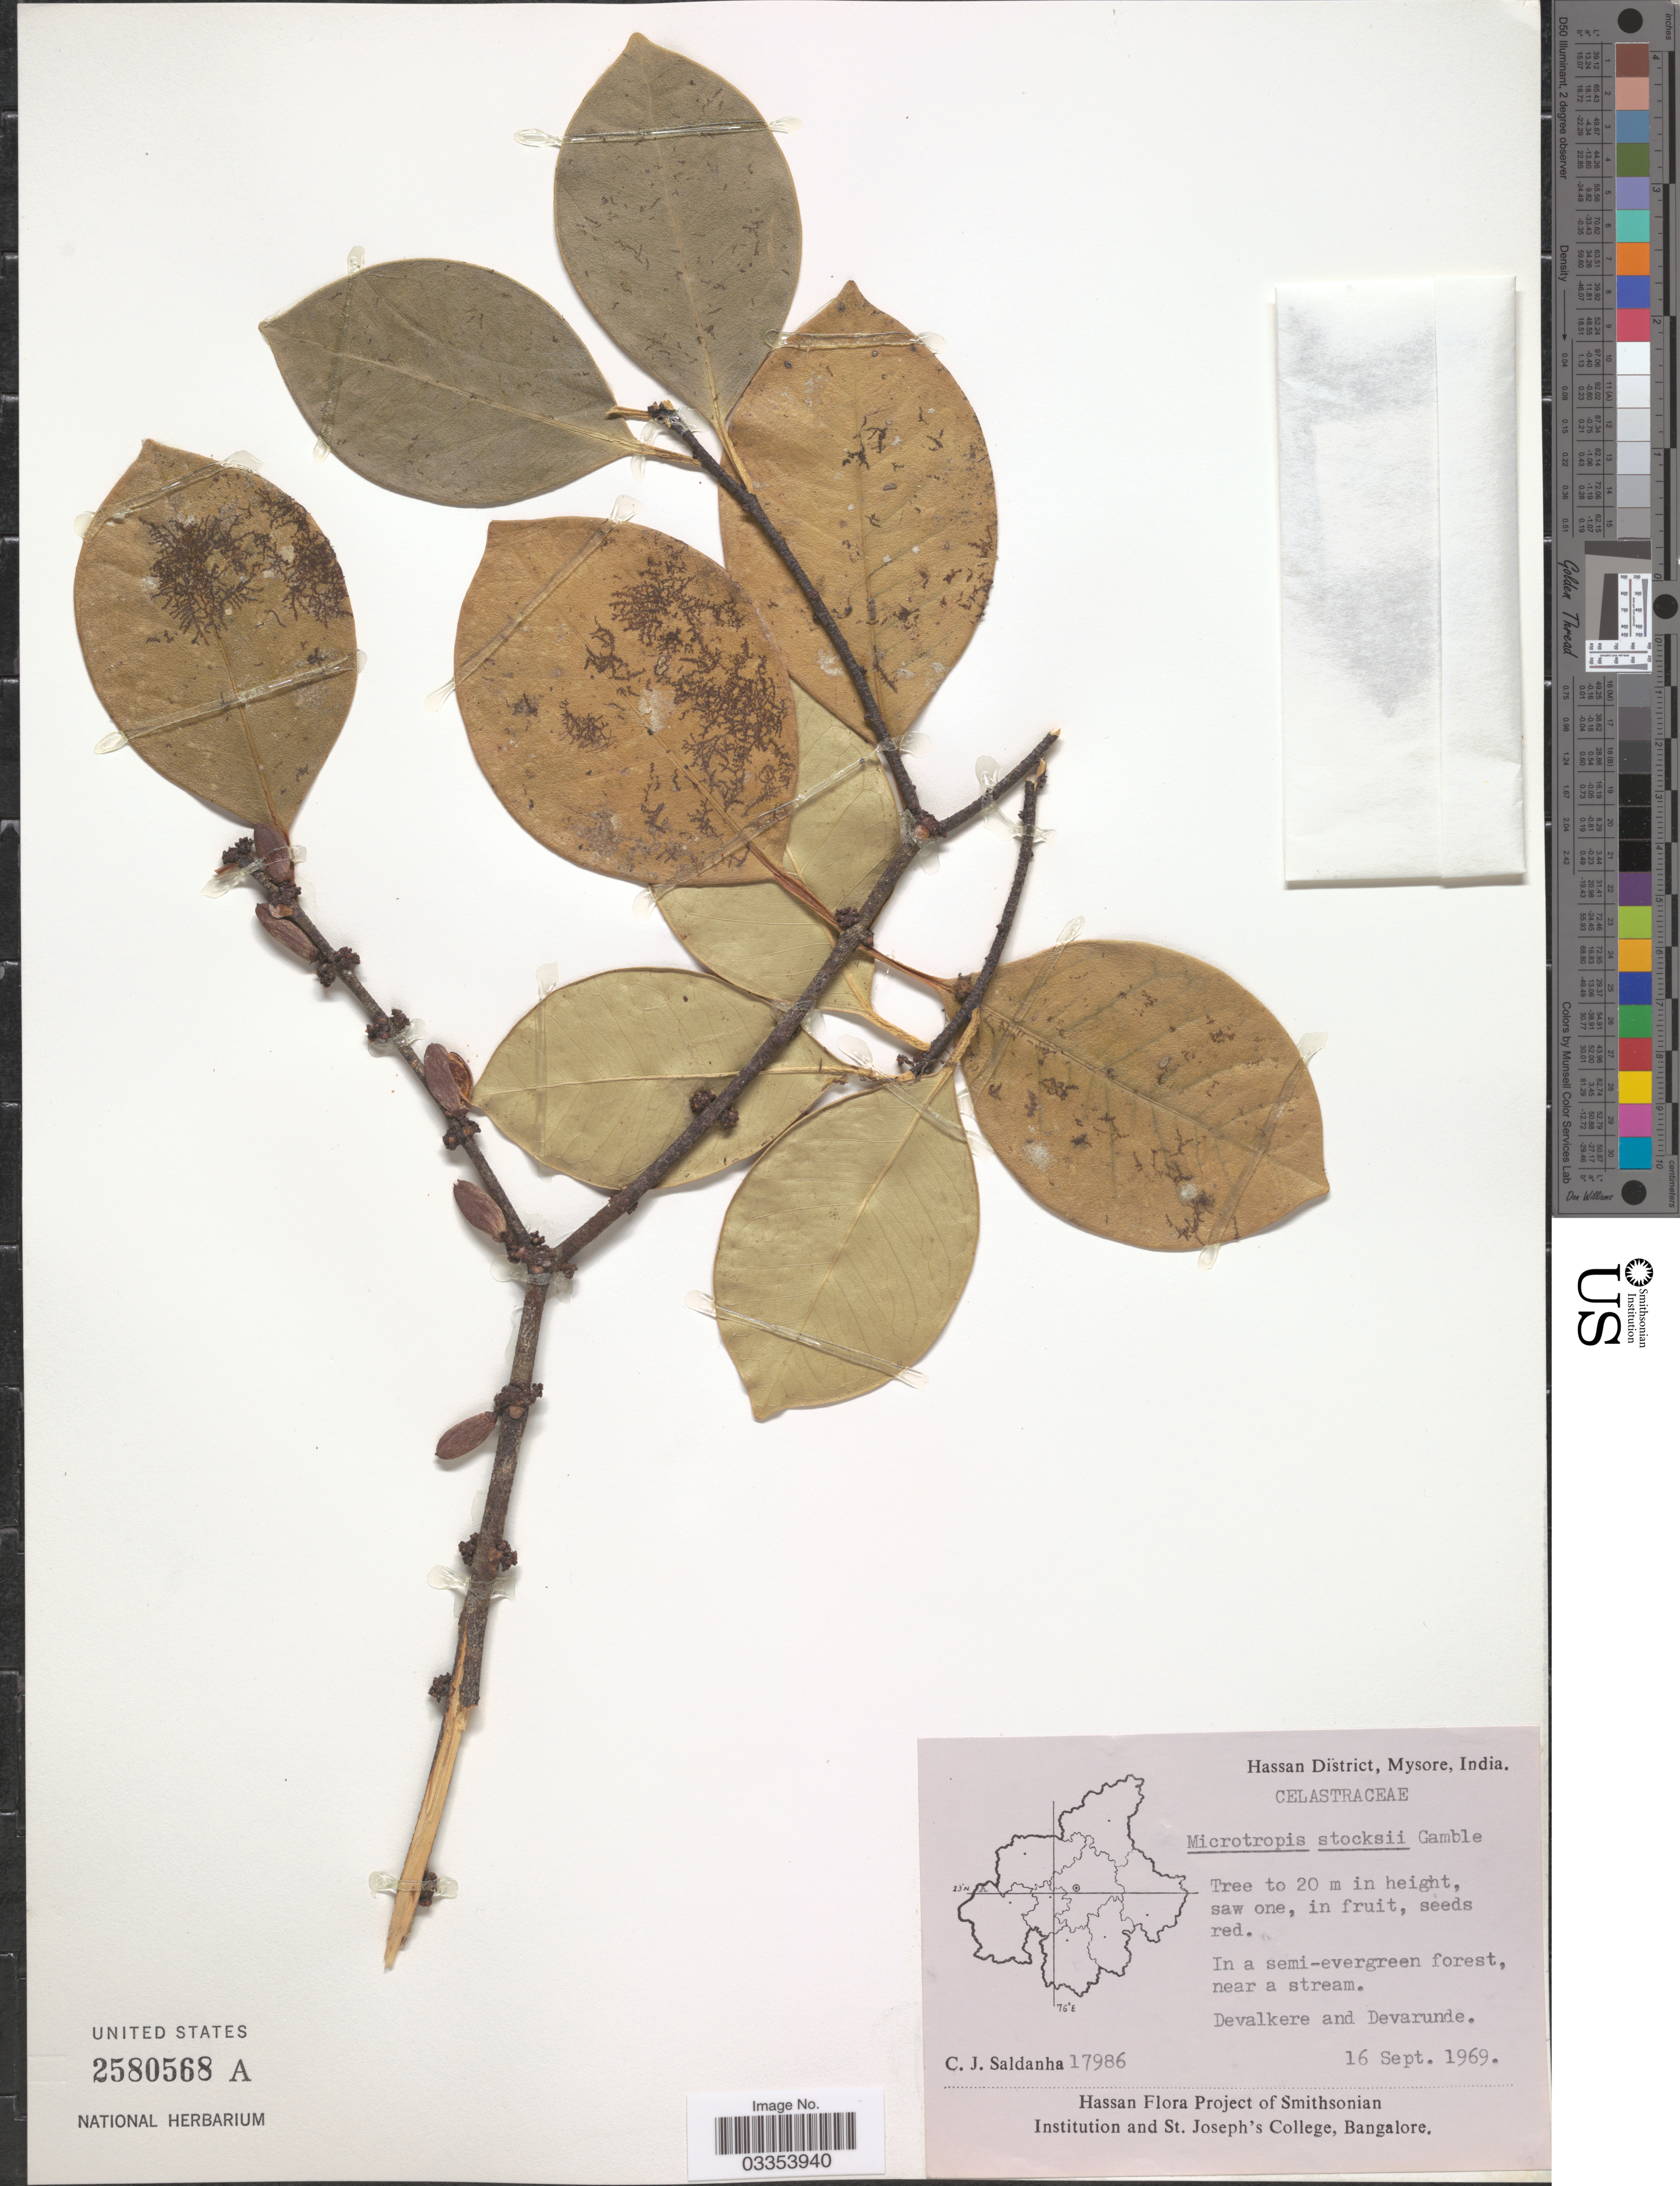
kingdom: Plantae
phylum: Tracheophyta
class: Magnoliopsida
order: Celastrales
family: Celastraceae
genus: Microtropis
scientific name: Microtropis stocksii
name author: Gamble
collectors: C. J. Saldanha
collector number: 17986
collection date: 1969-09-16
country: India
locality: Hassan District, Mysore. Devalkere and Devarunde.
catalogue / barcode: US 2580568A